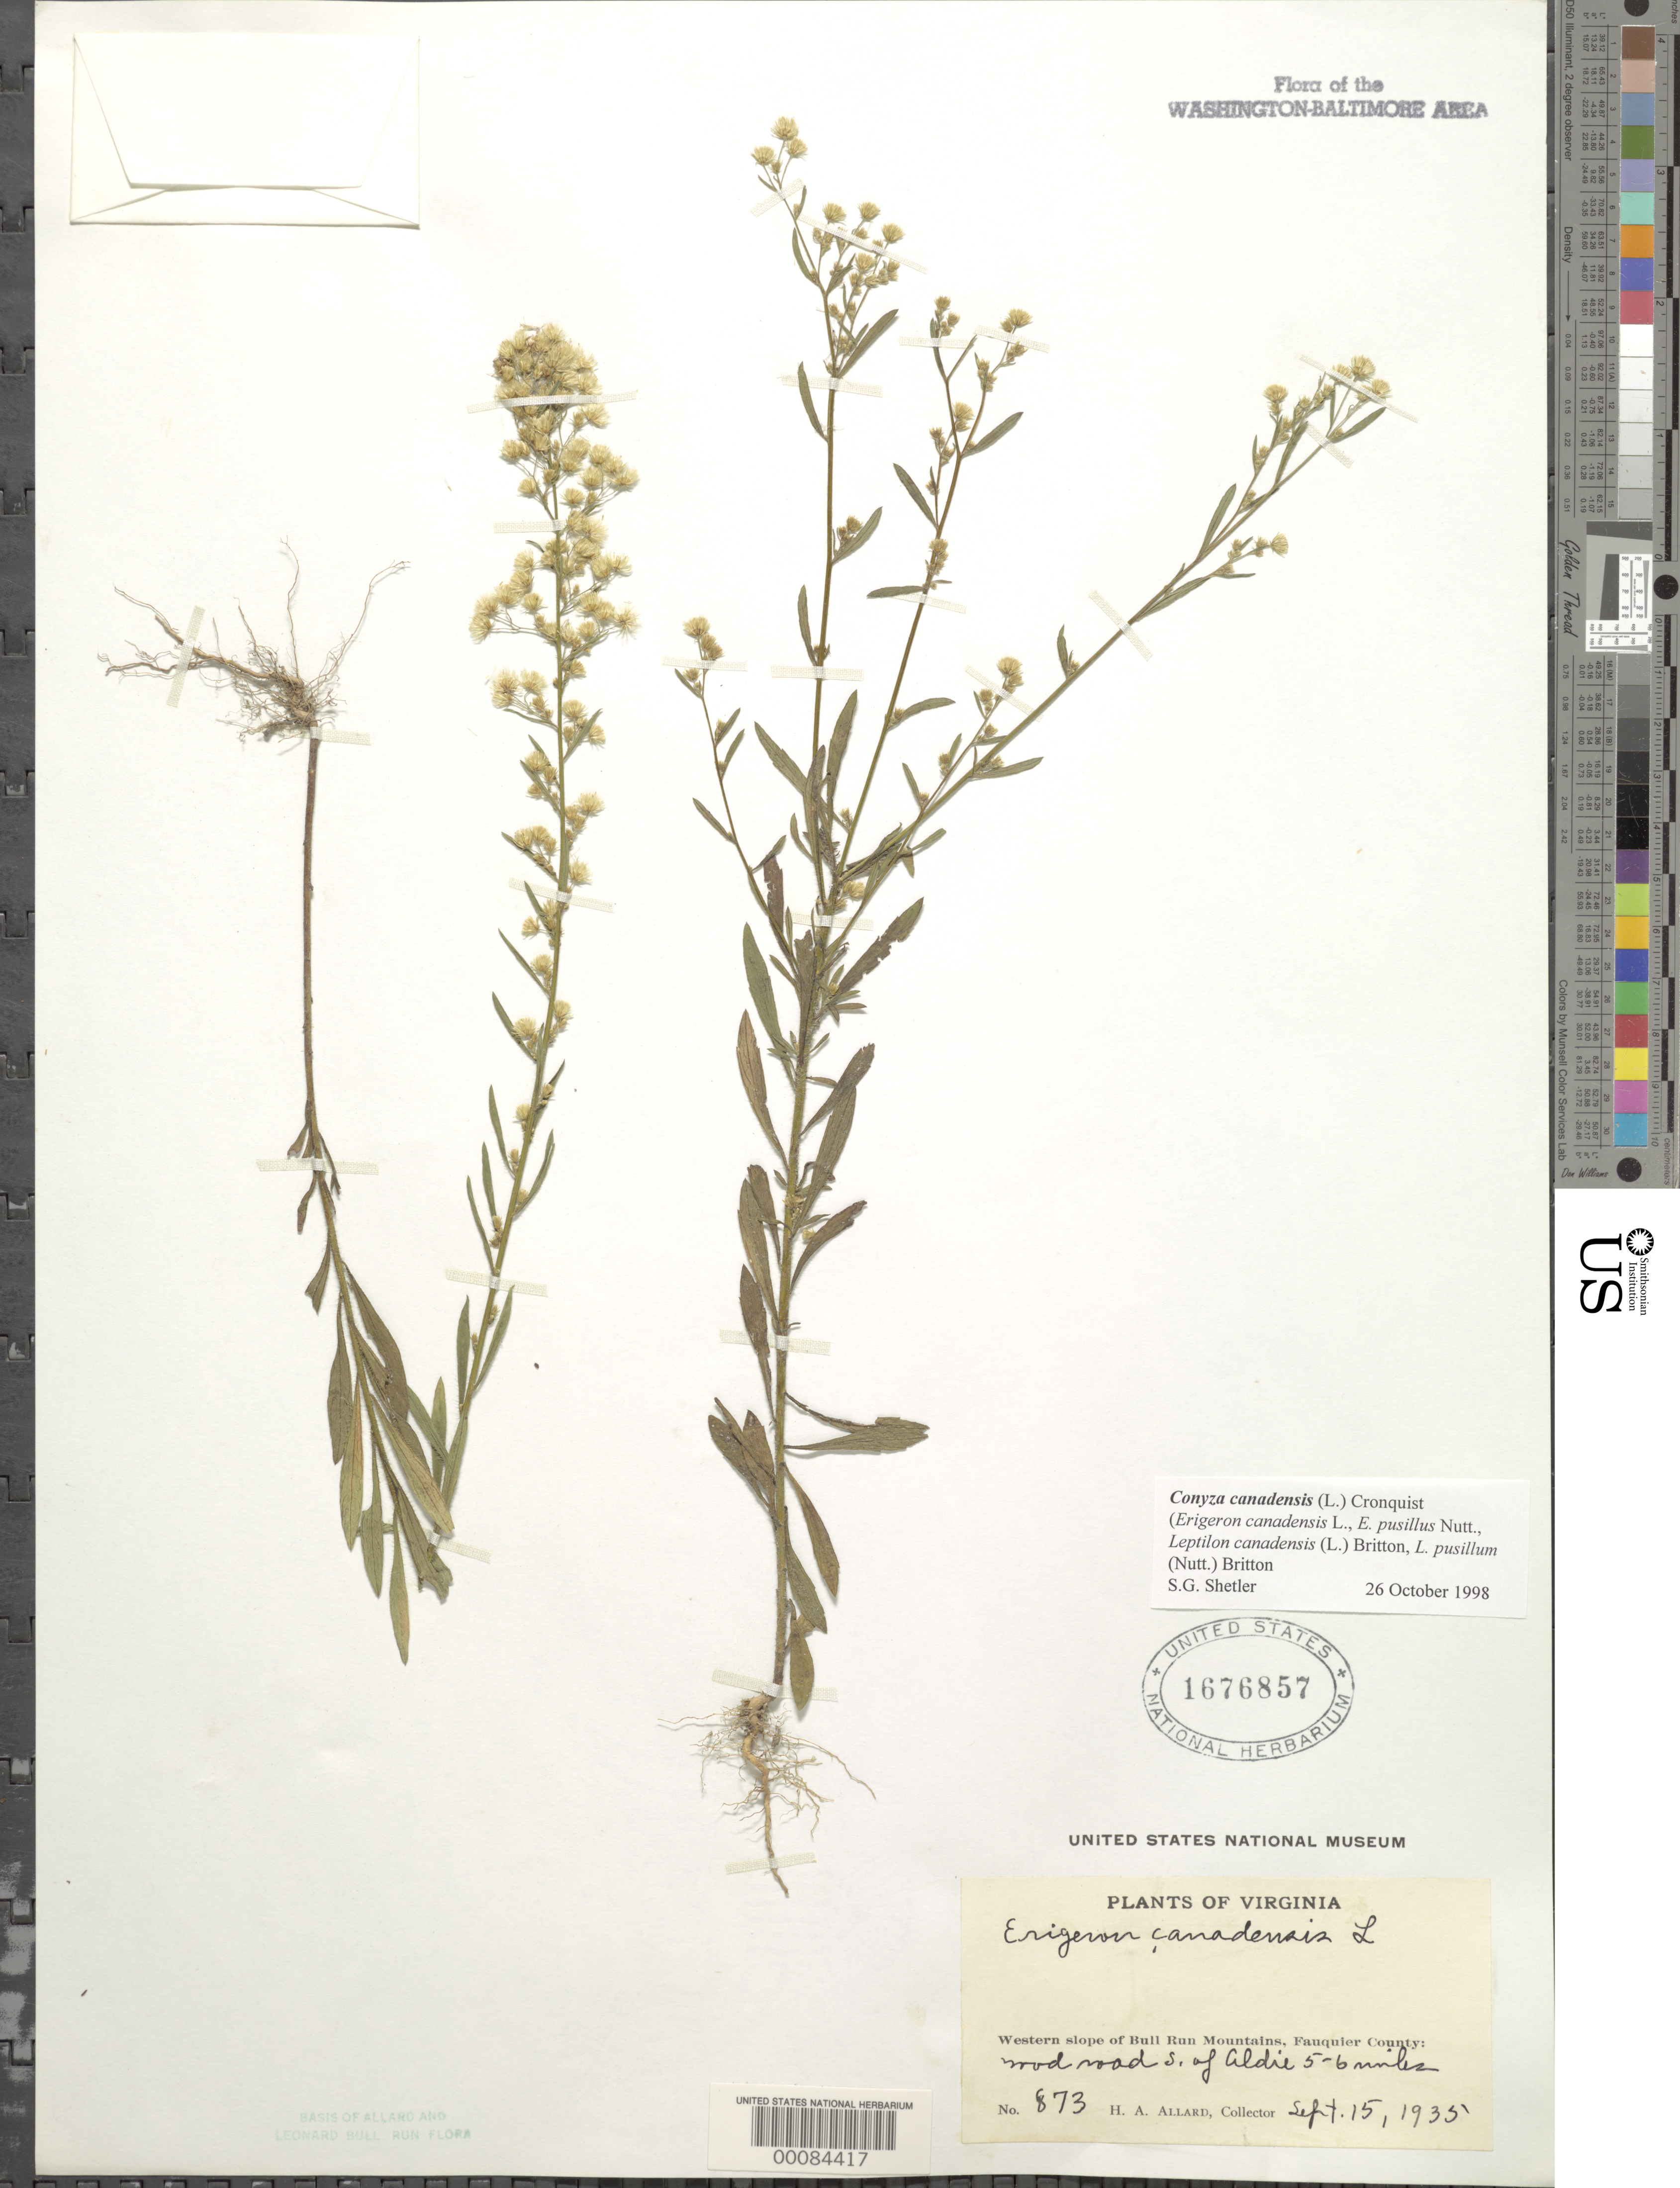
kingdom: Plantae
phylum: Tracheophyta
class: Magnoliopsida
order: Asterales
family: Asteraceae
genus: Conyza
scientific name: Conyza canadensis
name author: (L.) Cronq.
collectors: H. A. Allard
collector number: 873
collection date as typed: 15 Sep 1935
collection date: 1935-09-15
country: United States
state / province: Virginia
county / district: Fauquier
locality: South of Aldie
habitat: Wood road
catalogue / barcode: US 1676857